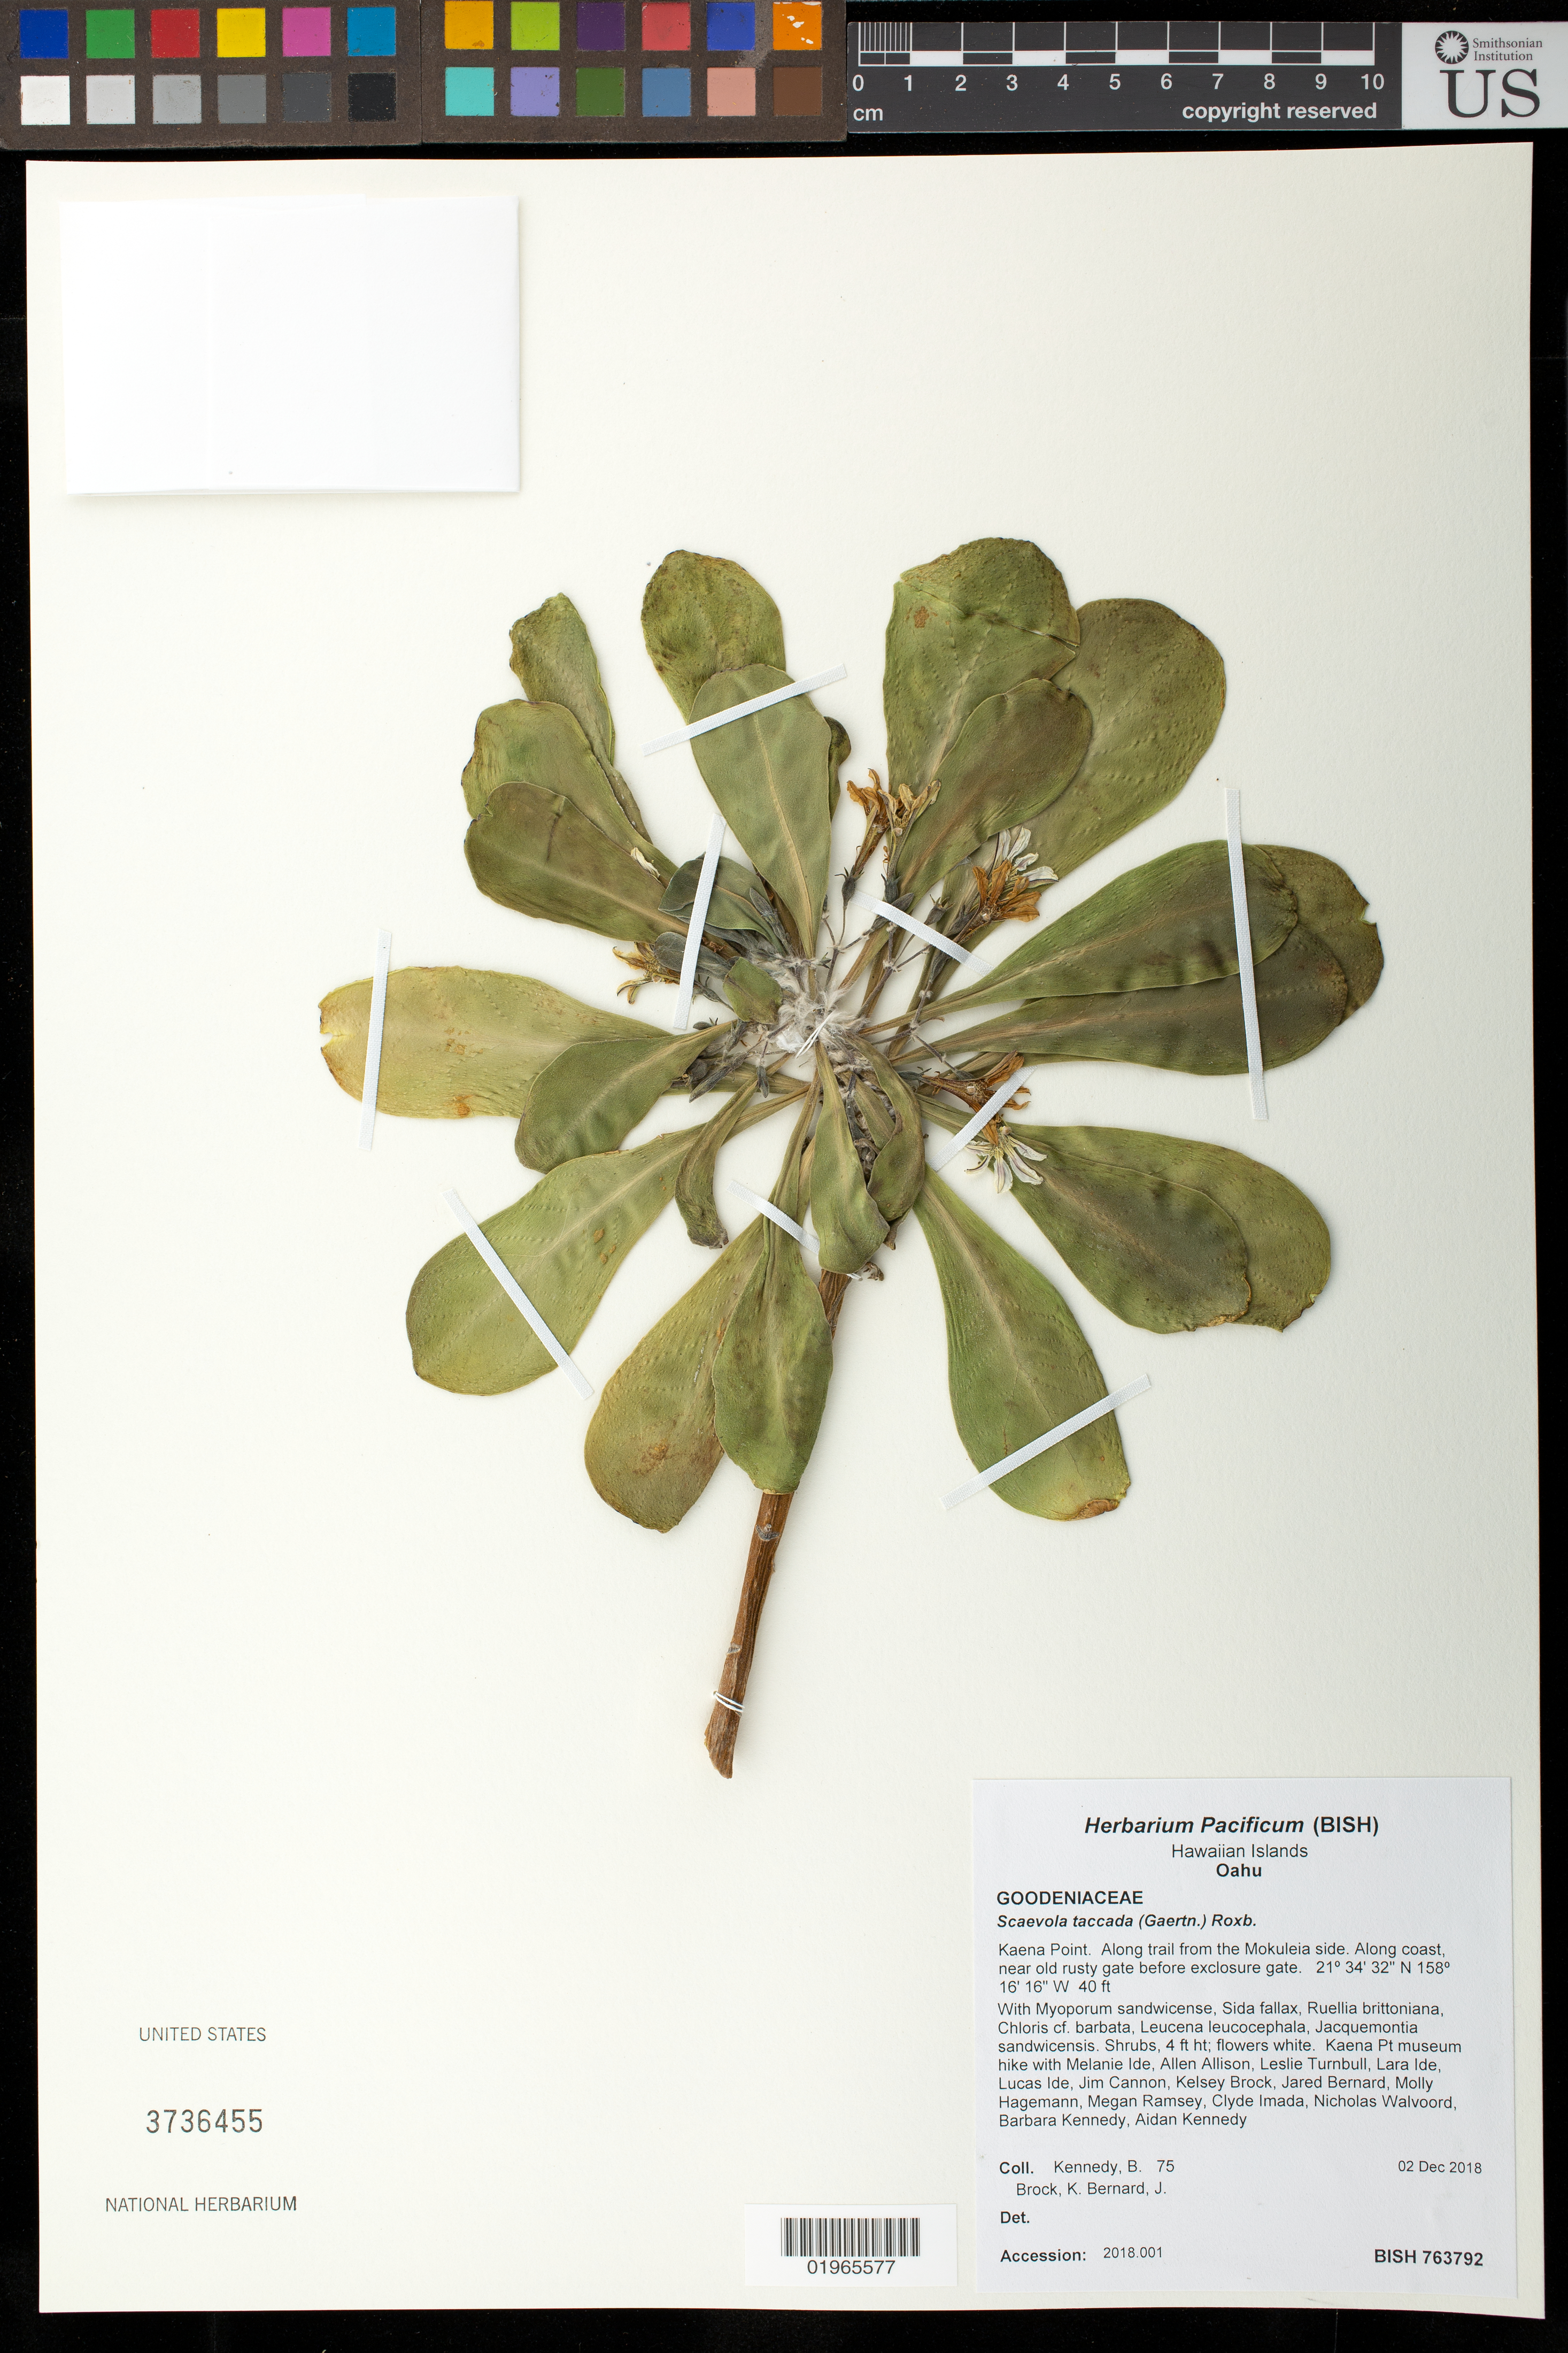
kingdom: Plantae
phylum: Tracheophyta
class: Magnoliopsida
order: Asterales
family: Goodeniaceae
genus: Scaevola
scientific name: Scaevola taccada var. taccada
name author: (Gaertn.) Roxb.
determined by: Wagner, W. L., (BOT), Smithsonian Institution - National Museum of Natural History (UNITED STATES)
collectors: B. Kennedy, K. Brock & J. Bernard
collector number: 75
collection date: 2018-12-02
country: United States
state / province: Hawaii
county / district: Honolulu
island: Oahu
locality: Kaena Point, along trail from the Mokuleia side, along coast, near old rusty gate before exclosure gate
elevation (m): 12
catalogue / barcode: US 3736455